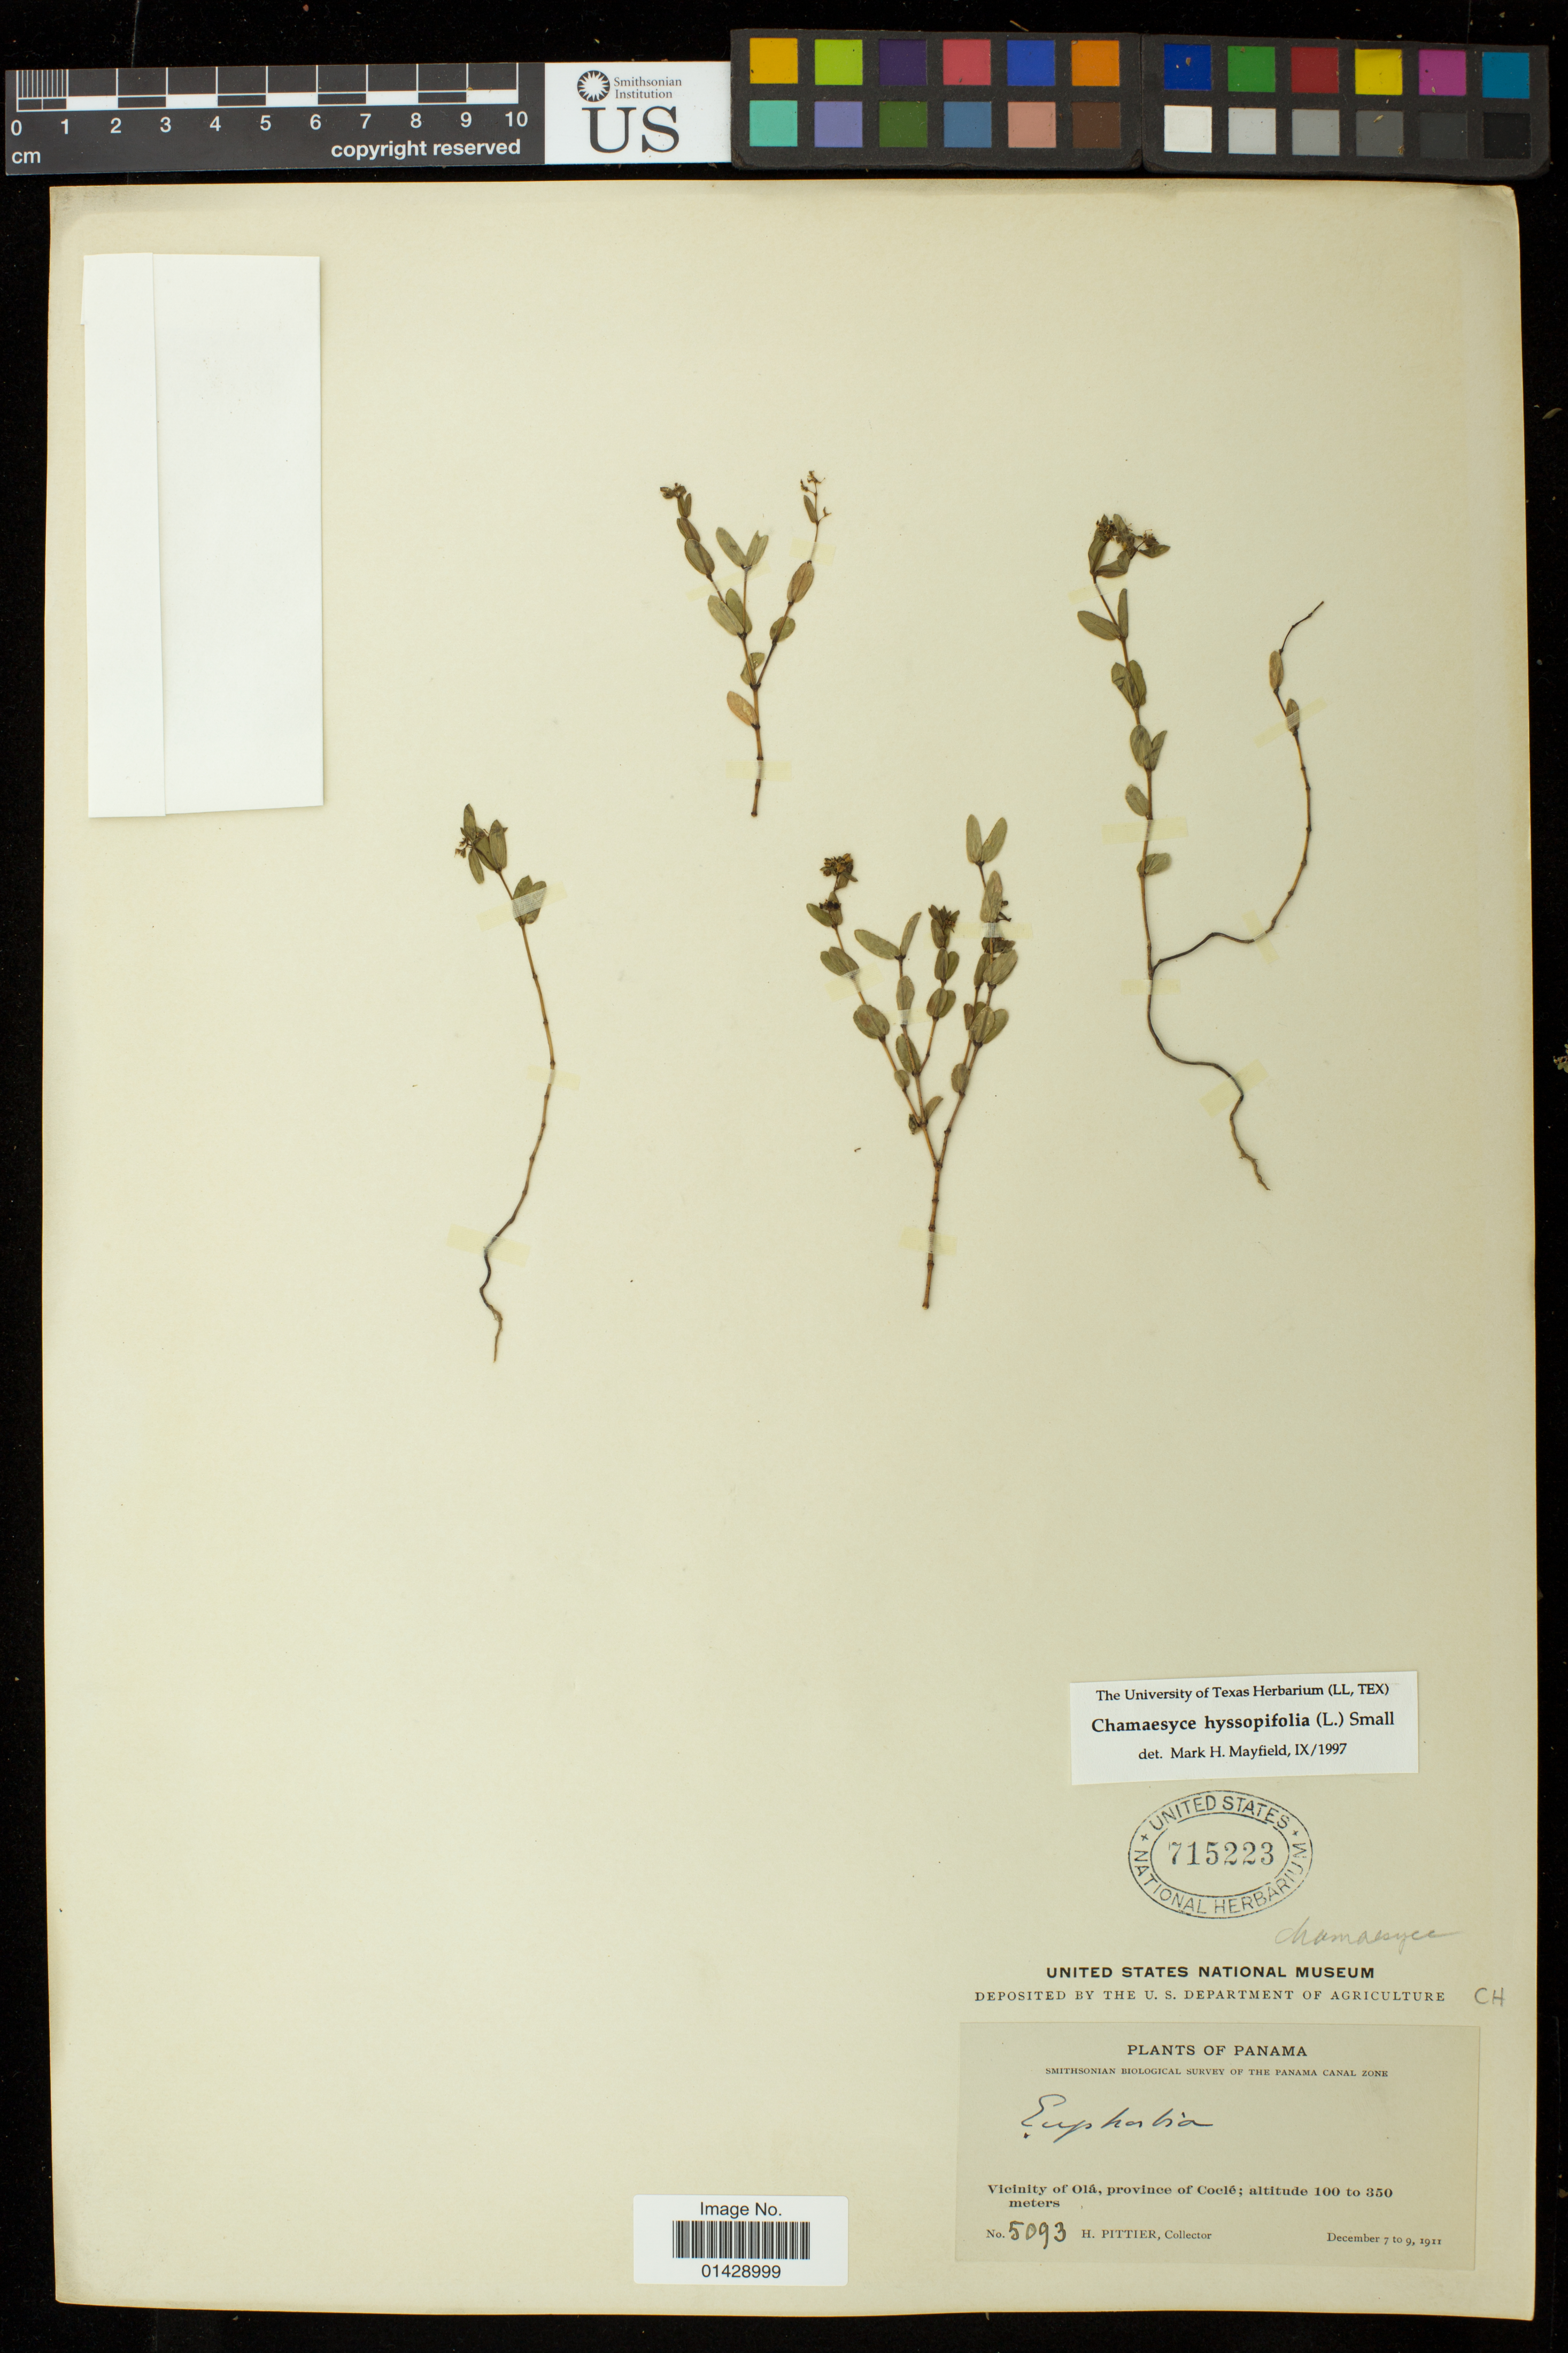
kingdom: Plantae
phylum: Tracheophyta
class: Magnoliopsida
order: Malpighiales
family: Euphorbiaceae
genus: Euphorbia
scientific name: Euphorbia hyssopifolia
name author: L.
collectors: H. F. Pittier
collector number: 5093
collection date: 1911-12-07/1911-12-09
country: Panama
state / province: Panamá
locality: Panama Canal Zone, vicinity of Olá, province of Coclé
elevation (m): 100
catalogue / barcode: US 715223